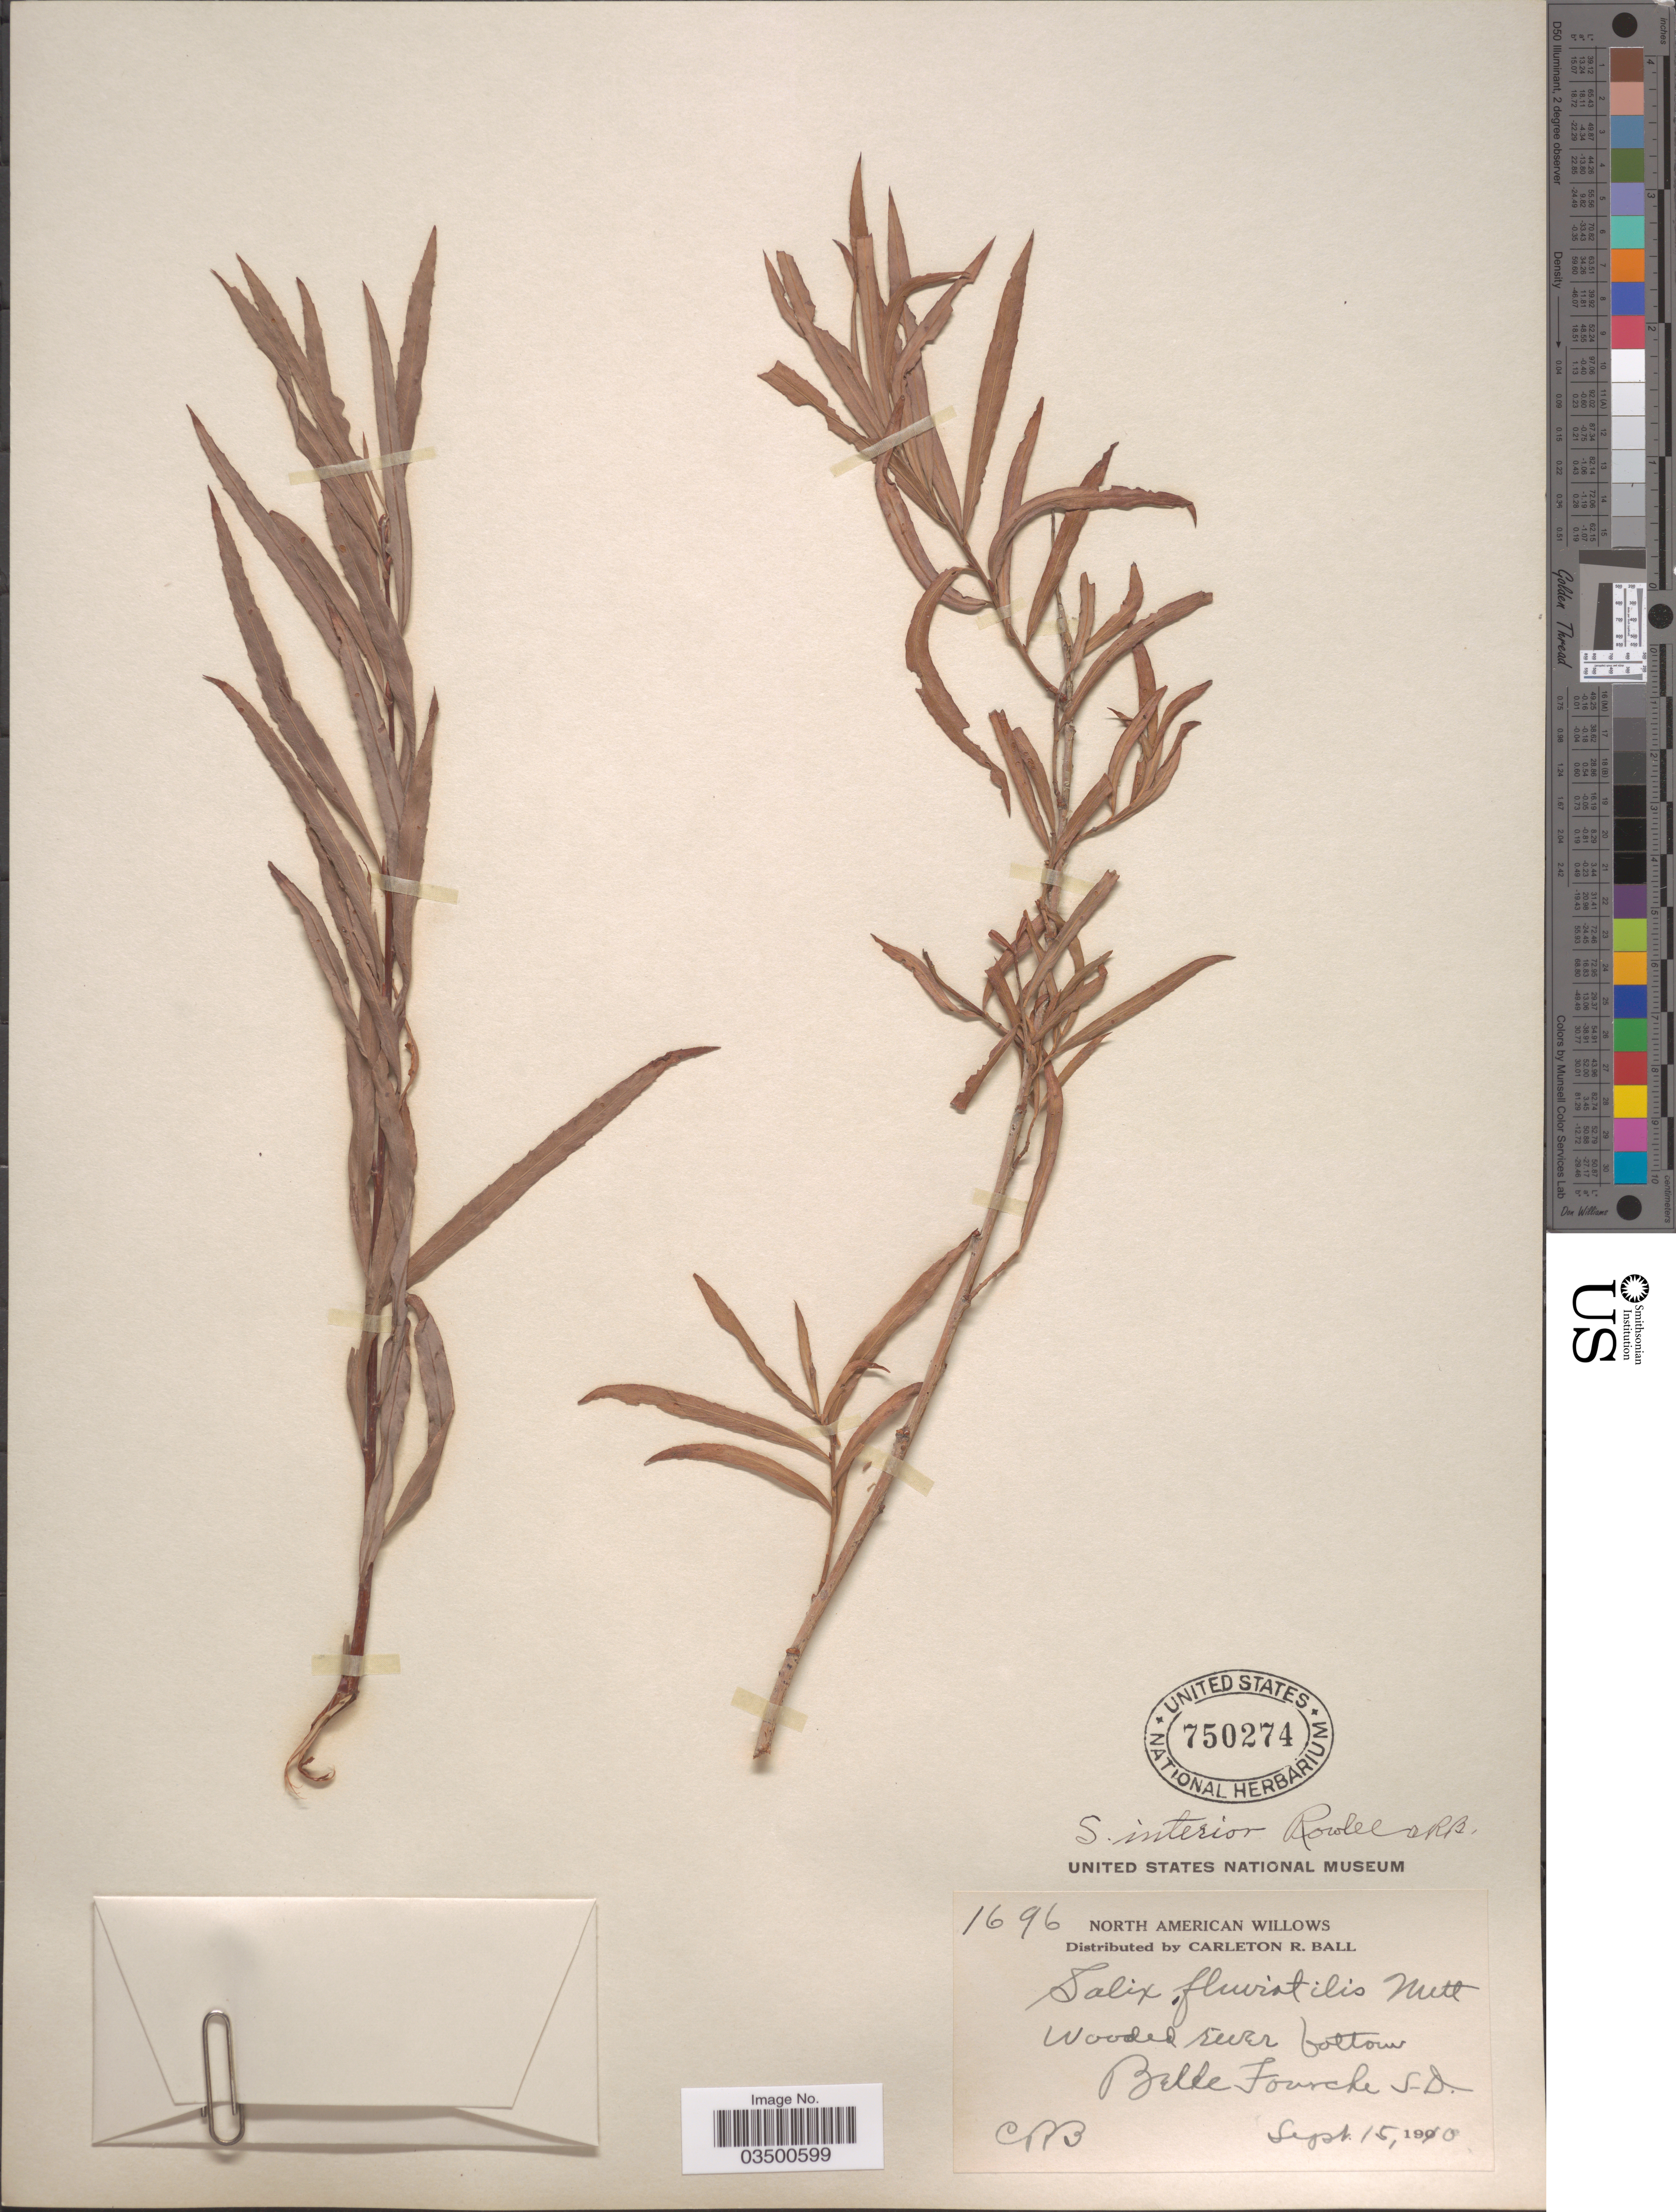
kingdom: Plantae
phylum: Tracheophyta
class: Magnoliopsida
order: Malpighiales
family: Salicaceae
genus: Salix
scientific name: Salix interior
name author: Rowlee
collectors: C. R. Ball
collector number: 1696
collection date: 1910-09-15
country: United States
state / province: South Dakota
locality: Wooded river bottom, Belle Fourche.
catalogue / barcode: US 750274